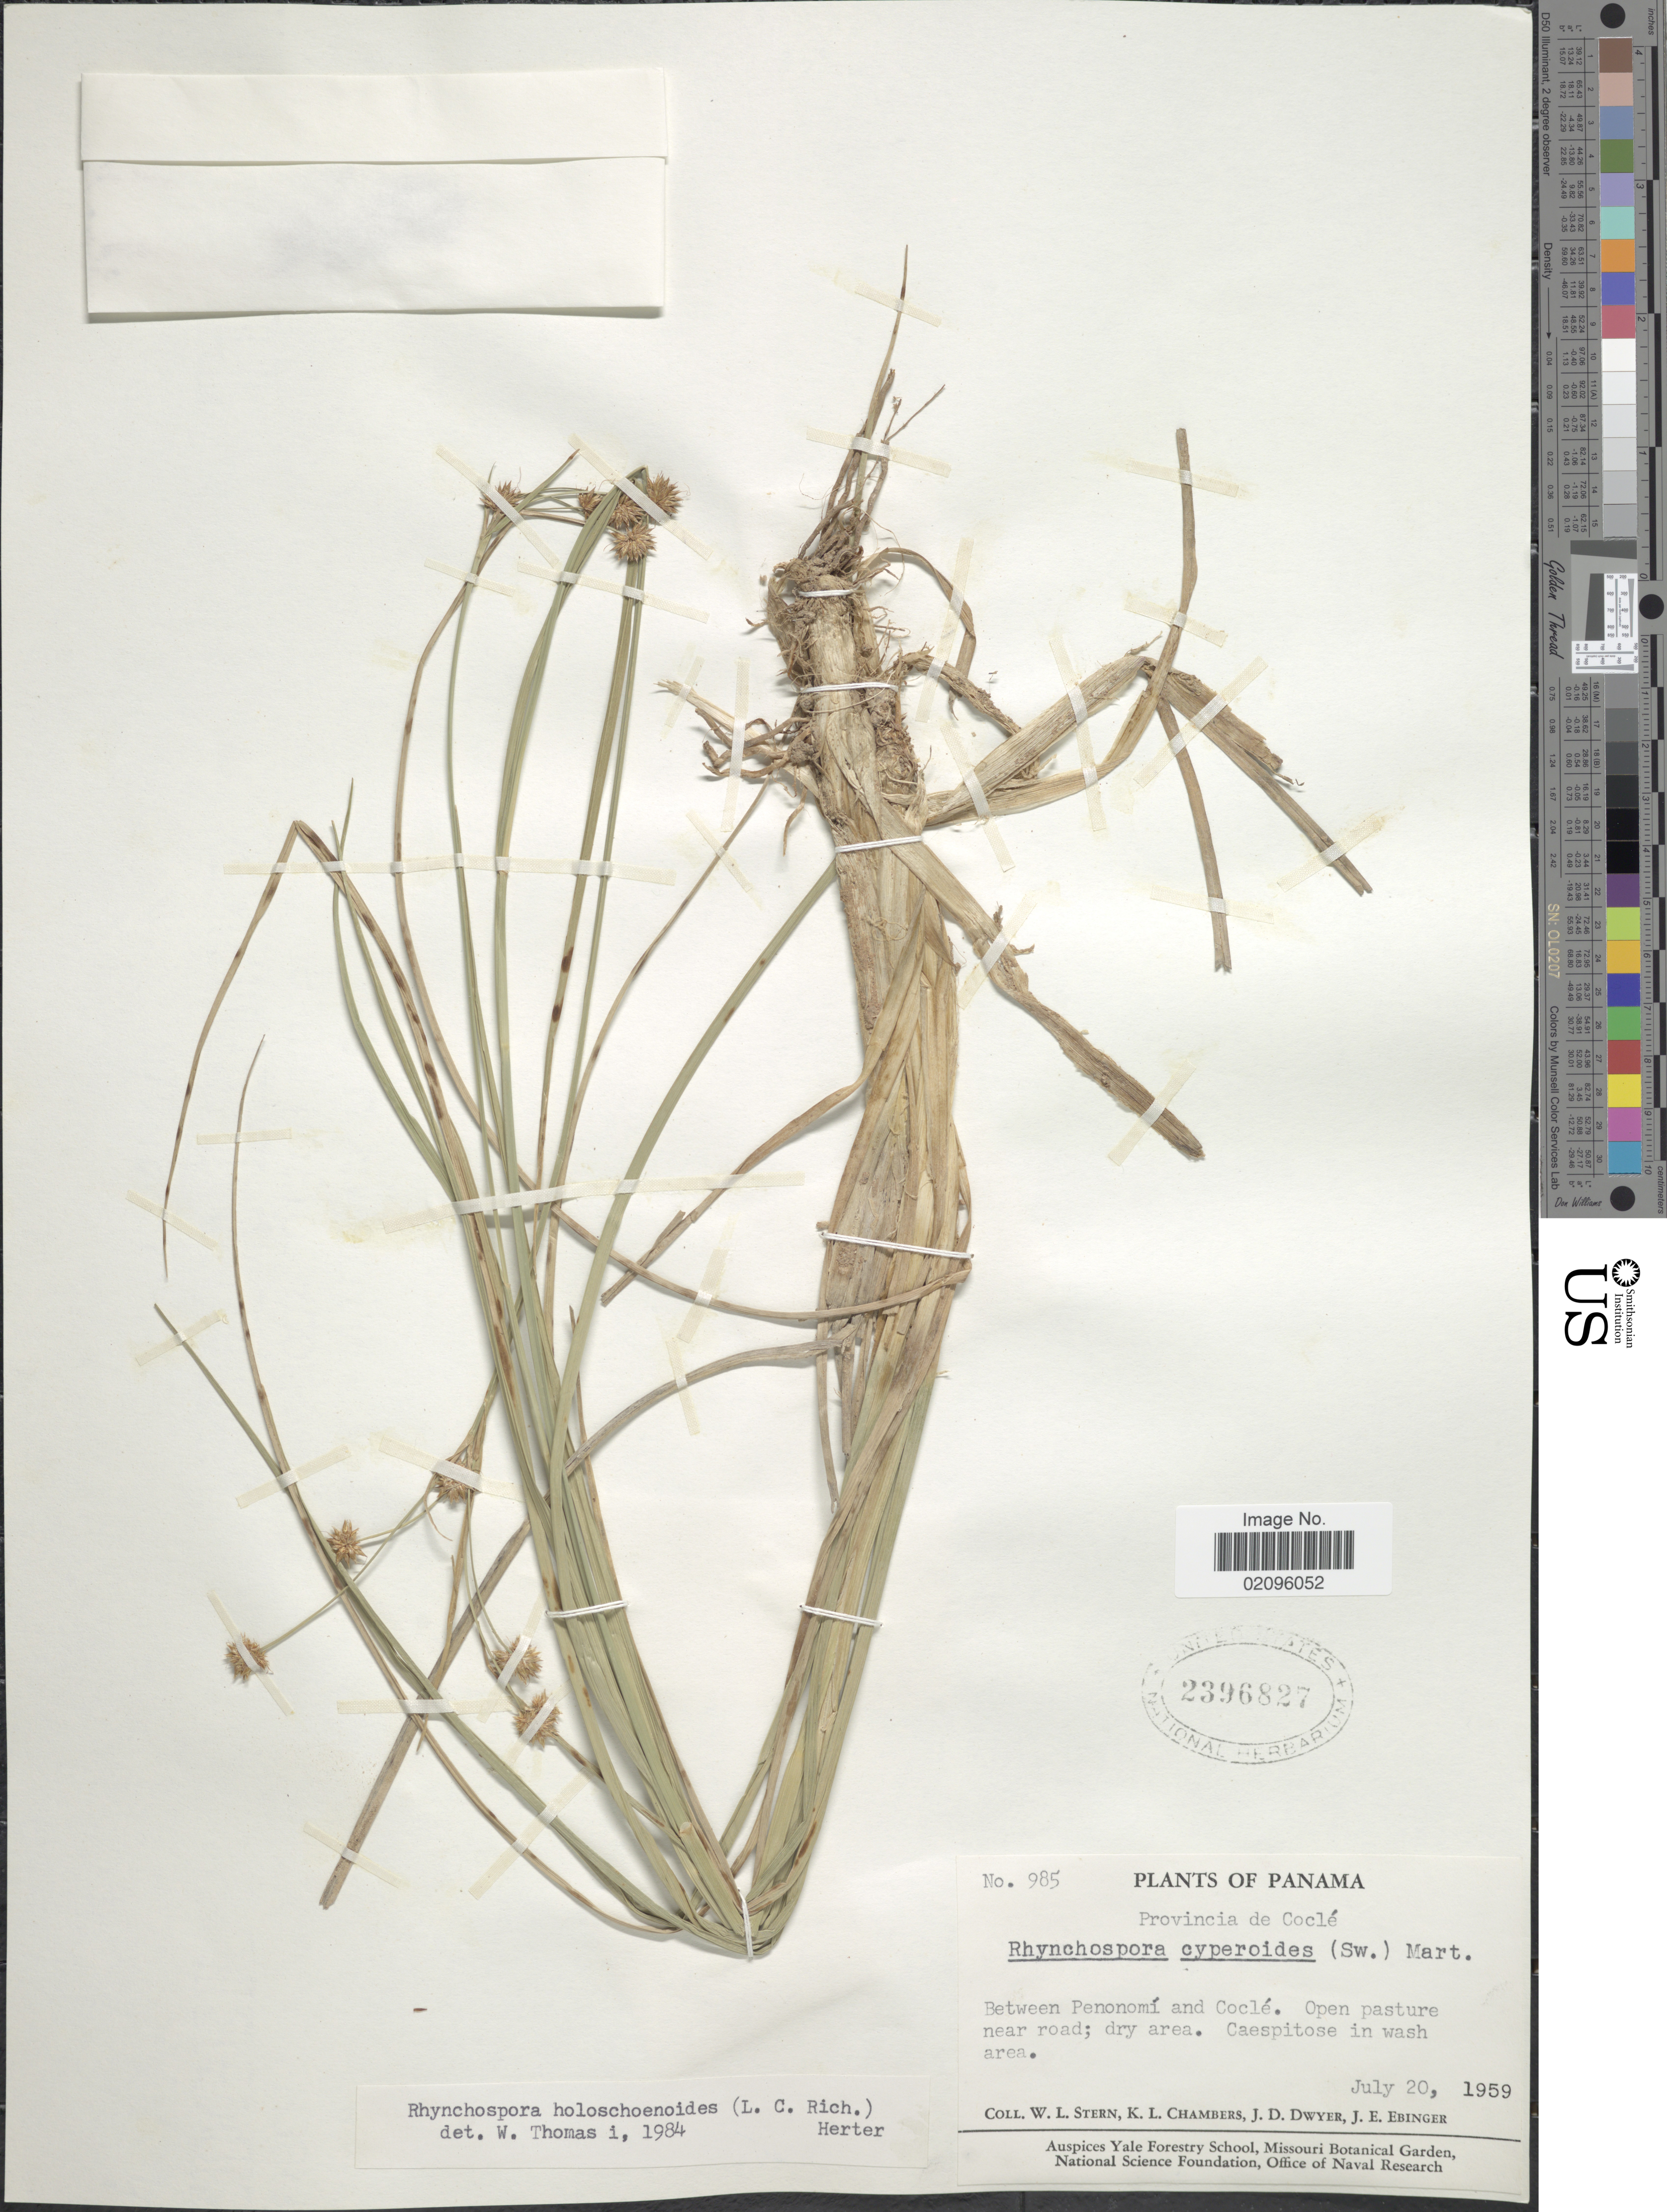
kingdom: Plantae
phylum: Tracheophyta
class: Liliopsida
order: Poales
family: Cyperaceae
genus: Rhynchospora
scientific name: Rhynchospora holoschoenoides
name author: (Rich.) Herter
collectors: W. L. Stern, K. Chambers, J. D. Dwyer & J. Ebinger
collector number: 985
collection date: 1959-07-20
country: Panama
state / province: Coclé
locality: Between Penonomi and Cocle, open pasture near road.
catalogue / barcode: US 2396827